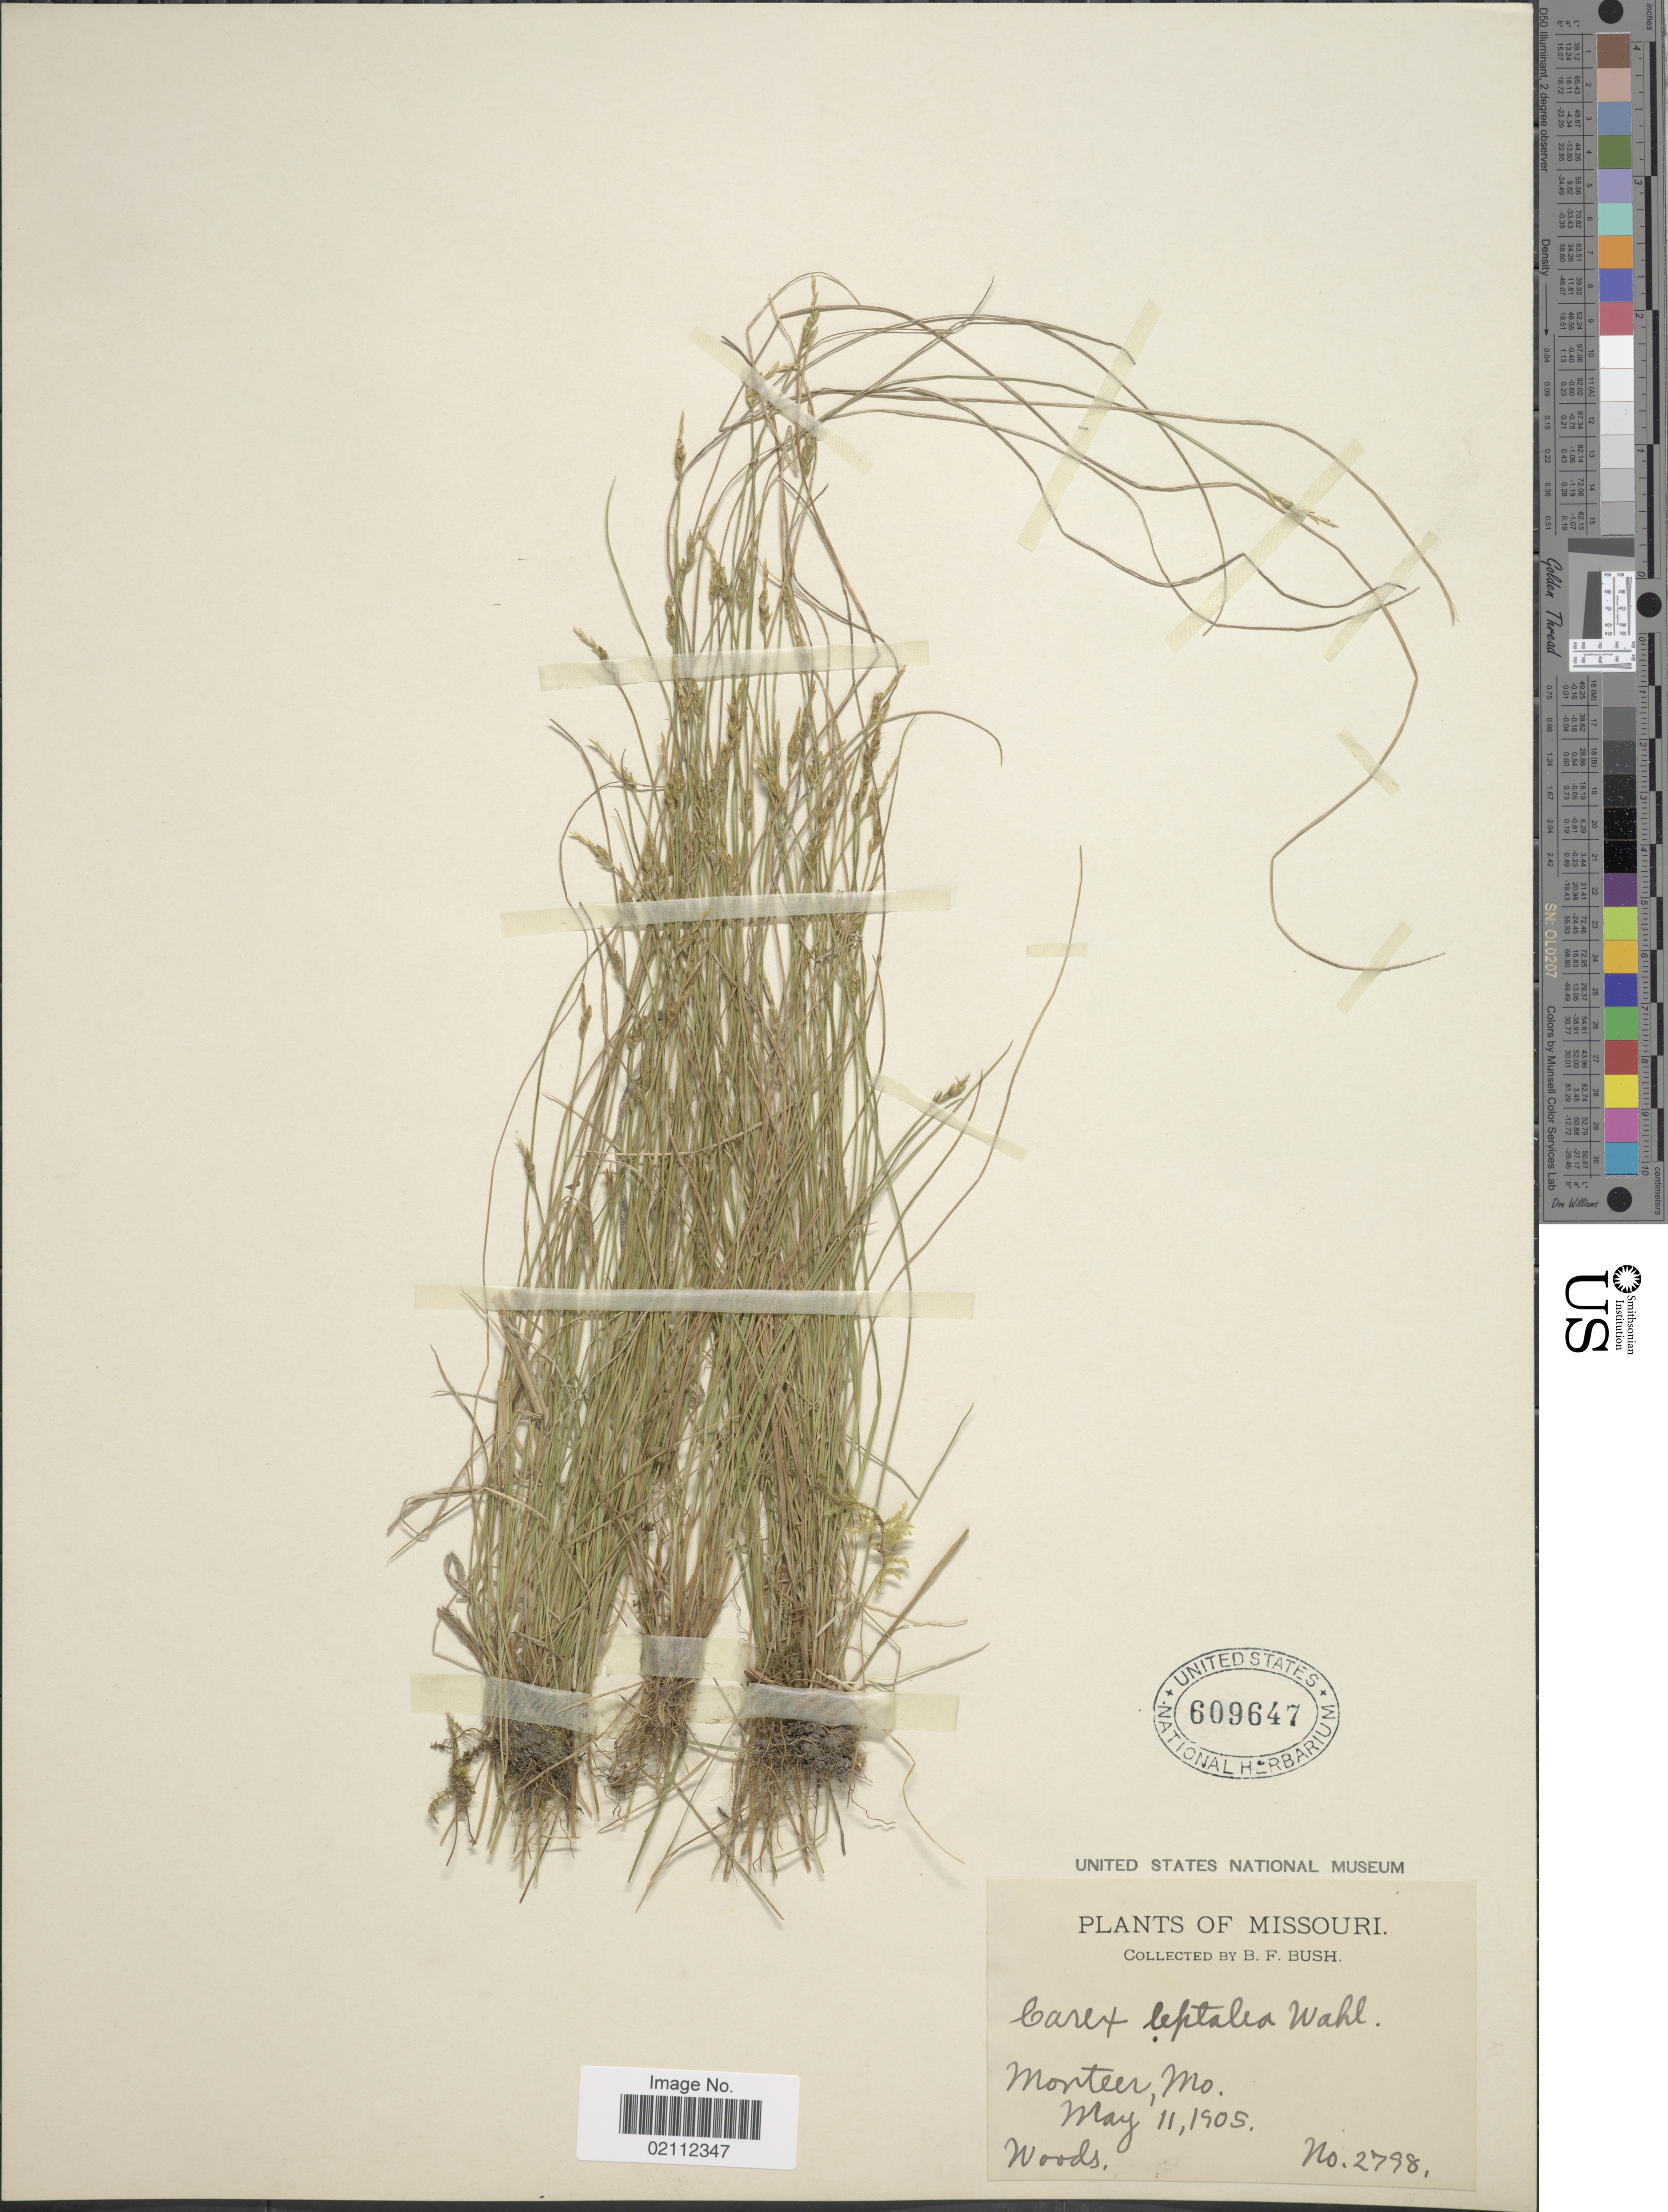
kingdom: Plantae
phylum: Tracheophyta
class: Liliopsida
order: Poales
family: Cyperaceae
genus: Carex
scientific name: Carex leptalea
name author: Wahlenb.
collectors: B. F. Bush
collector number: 2798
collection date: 1905-05-11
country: United States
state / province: Missouri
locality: Montier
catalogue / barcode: US 609647